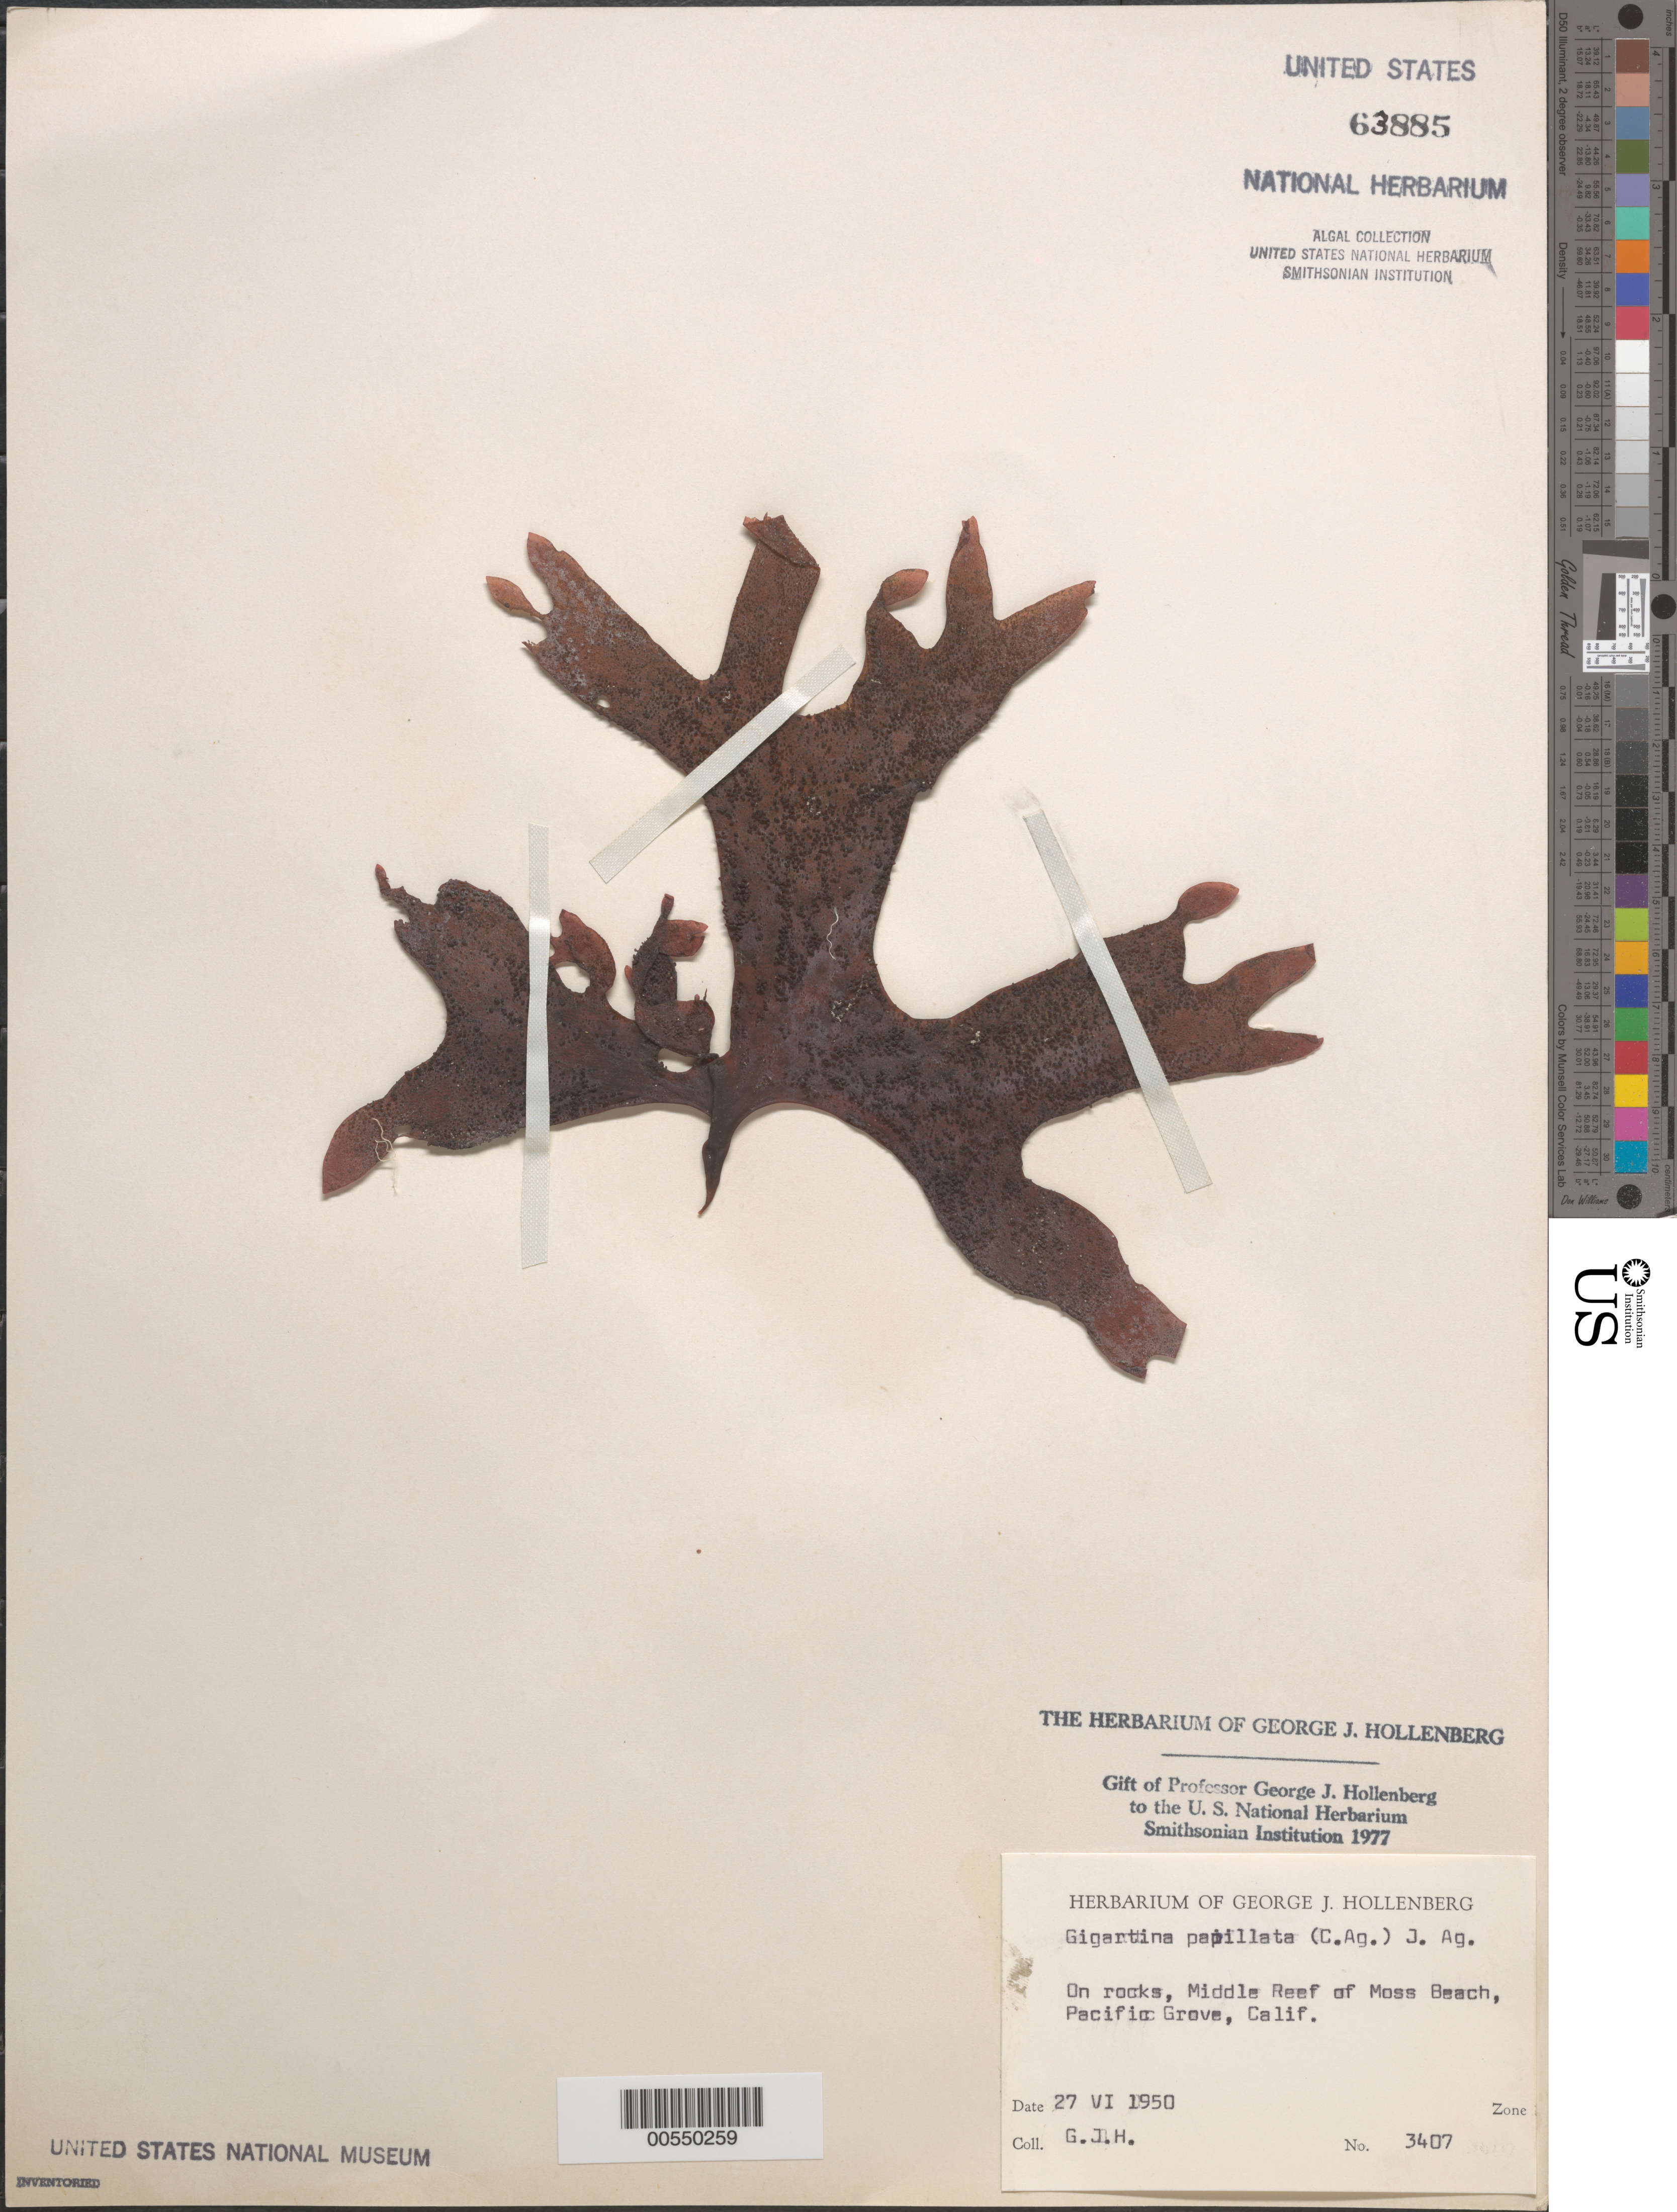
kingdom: Plantae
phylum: Rhodophyta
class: Florideophyceae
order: Gigartinales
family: Phyllophoraceae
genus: Mastocarpus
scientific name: Mastocarpus papillatus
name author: (C. Agardh) Kütz.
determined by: Algae name updating Project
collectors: G. Hollenberg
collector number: GJH 3407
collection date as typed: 27 Jun 1950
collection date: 1950-06-27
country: United States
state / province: California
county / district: Monterey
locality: Middle reef of Moss Beach, Pacific Grove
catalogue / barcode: US 63885